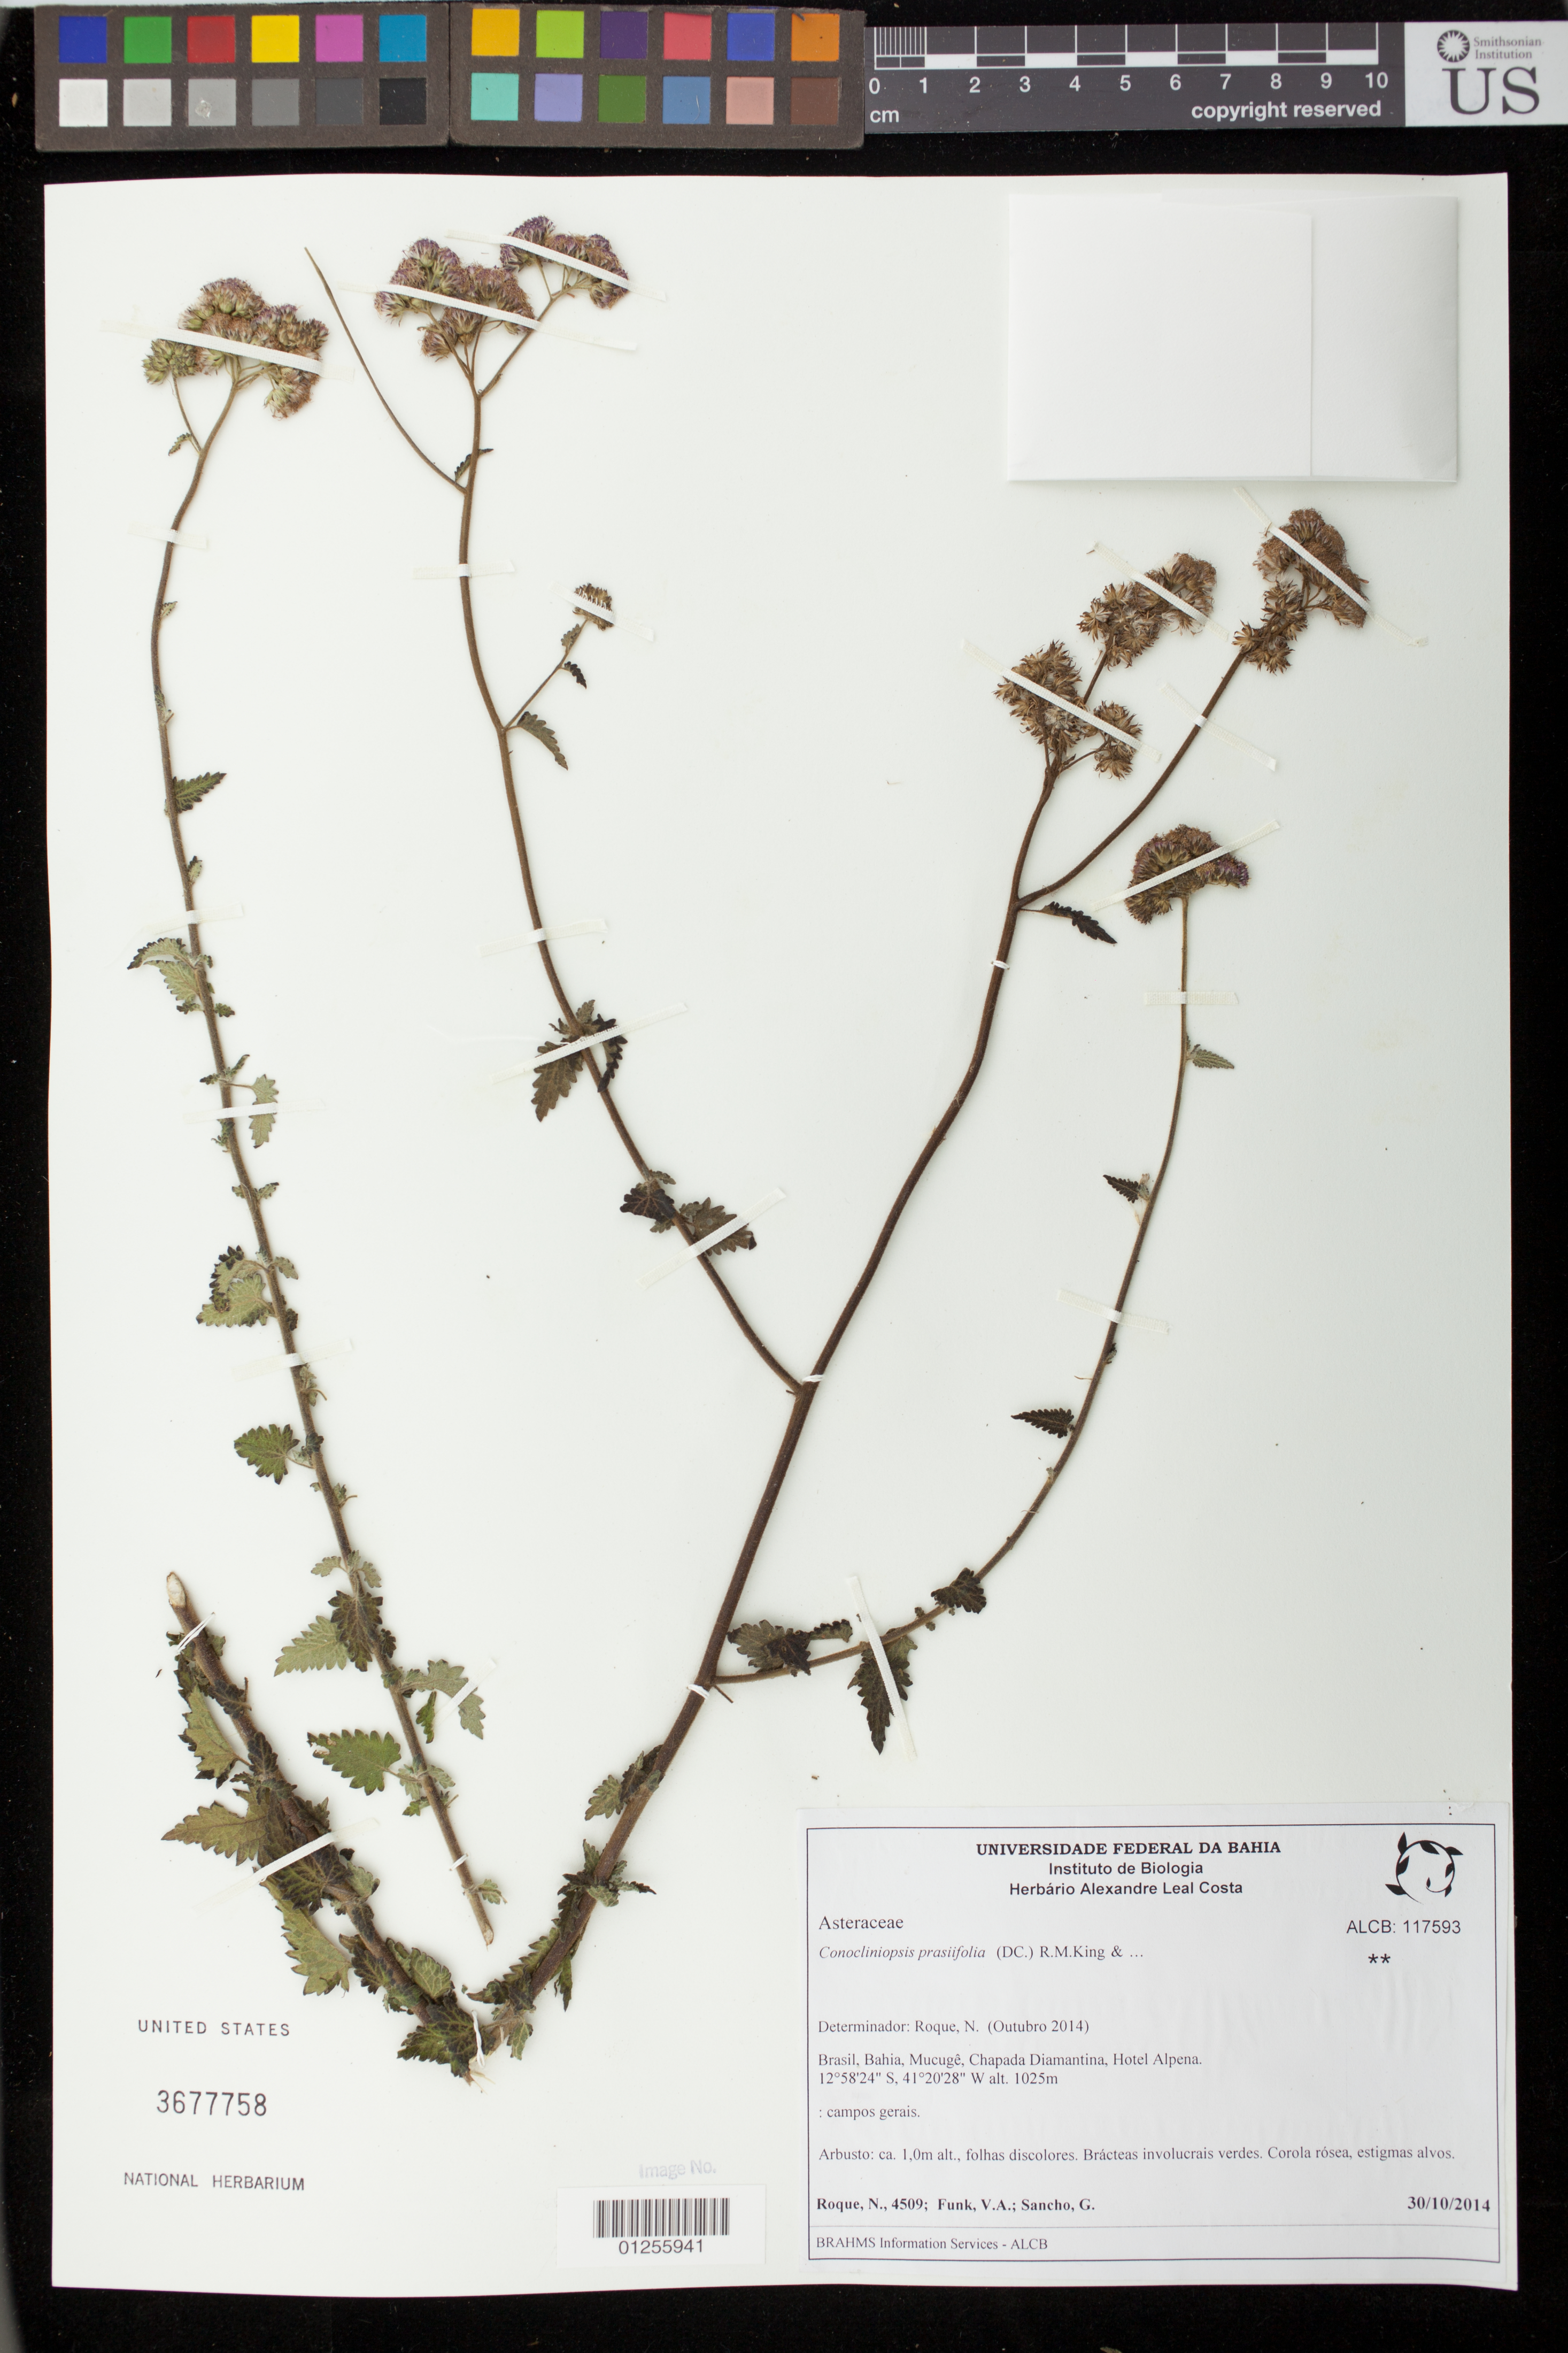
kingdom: Plantae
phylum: Tracheophyta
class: Magnoliopsida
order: Asterales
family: Asteraceae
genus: Conocliniopsis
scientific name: Conocliniopsis prasiifolia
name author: (DC.) R.M. King & H. Rob.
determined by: Roque, N.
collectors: V. Funk & G. Sancho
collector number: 4509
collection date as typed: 30 October 2014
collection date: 2014-10-30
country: Brazil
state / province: Bahia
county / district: Mucugê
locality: Chapada Diamantina, Hotel Alpena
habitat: Campos gerais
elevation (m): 1025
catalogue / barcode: US 3677758